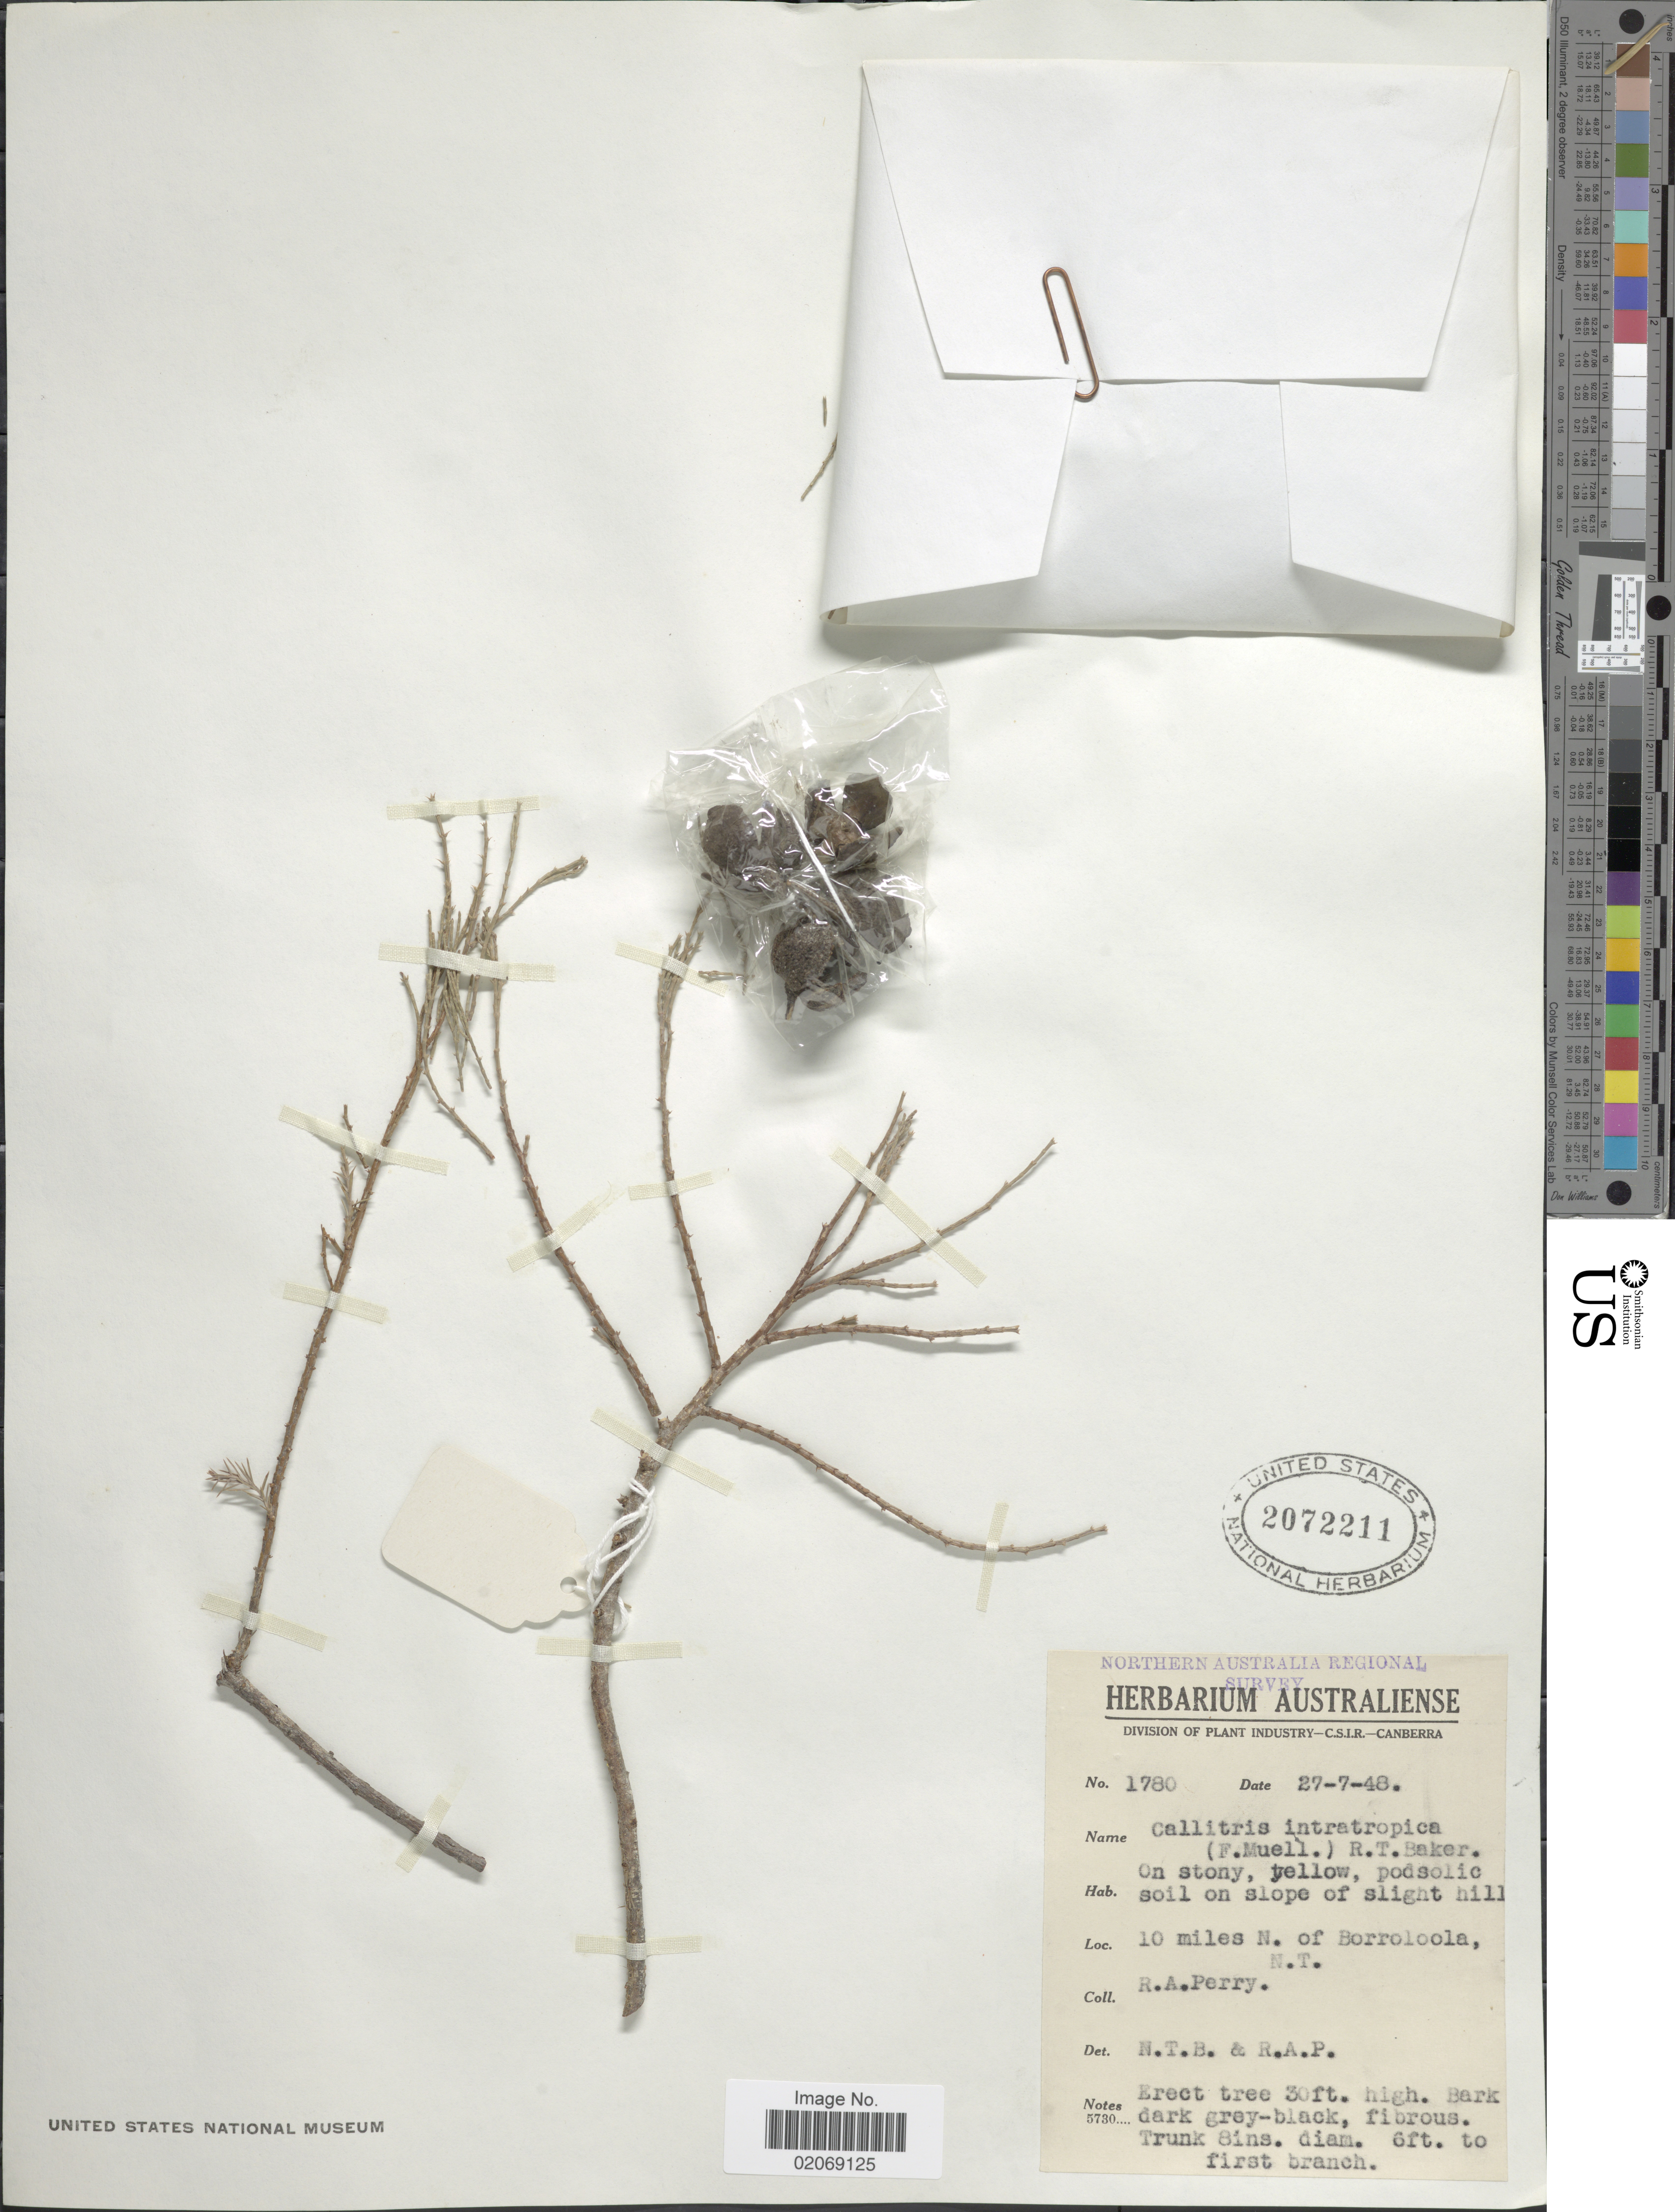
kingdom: Plantae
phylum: Tracheophyta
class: Pinopsida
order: Pinales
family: Cupressaceae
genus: Callitris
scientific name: Callitris columellaris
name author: F. Muell.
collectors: Perry, R. A.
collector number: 1780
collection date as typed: Transcribed d/m/y: 27/7/48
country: Australia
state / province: Northern Territory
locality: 10 miles N. of Borroloola, N.T.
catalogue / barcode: US 2072211